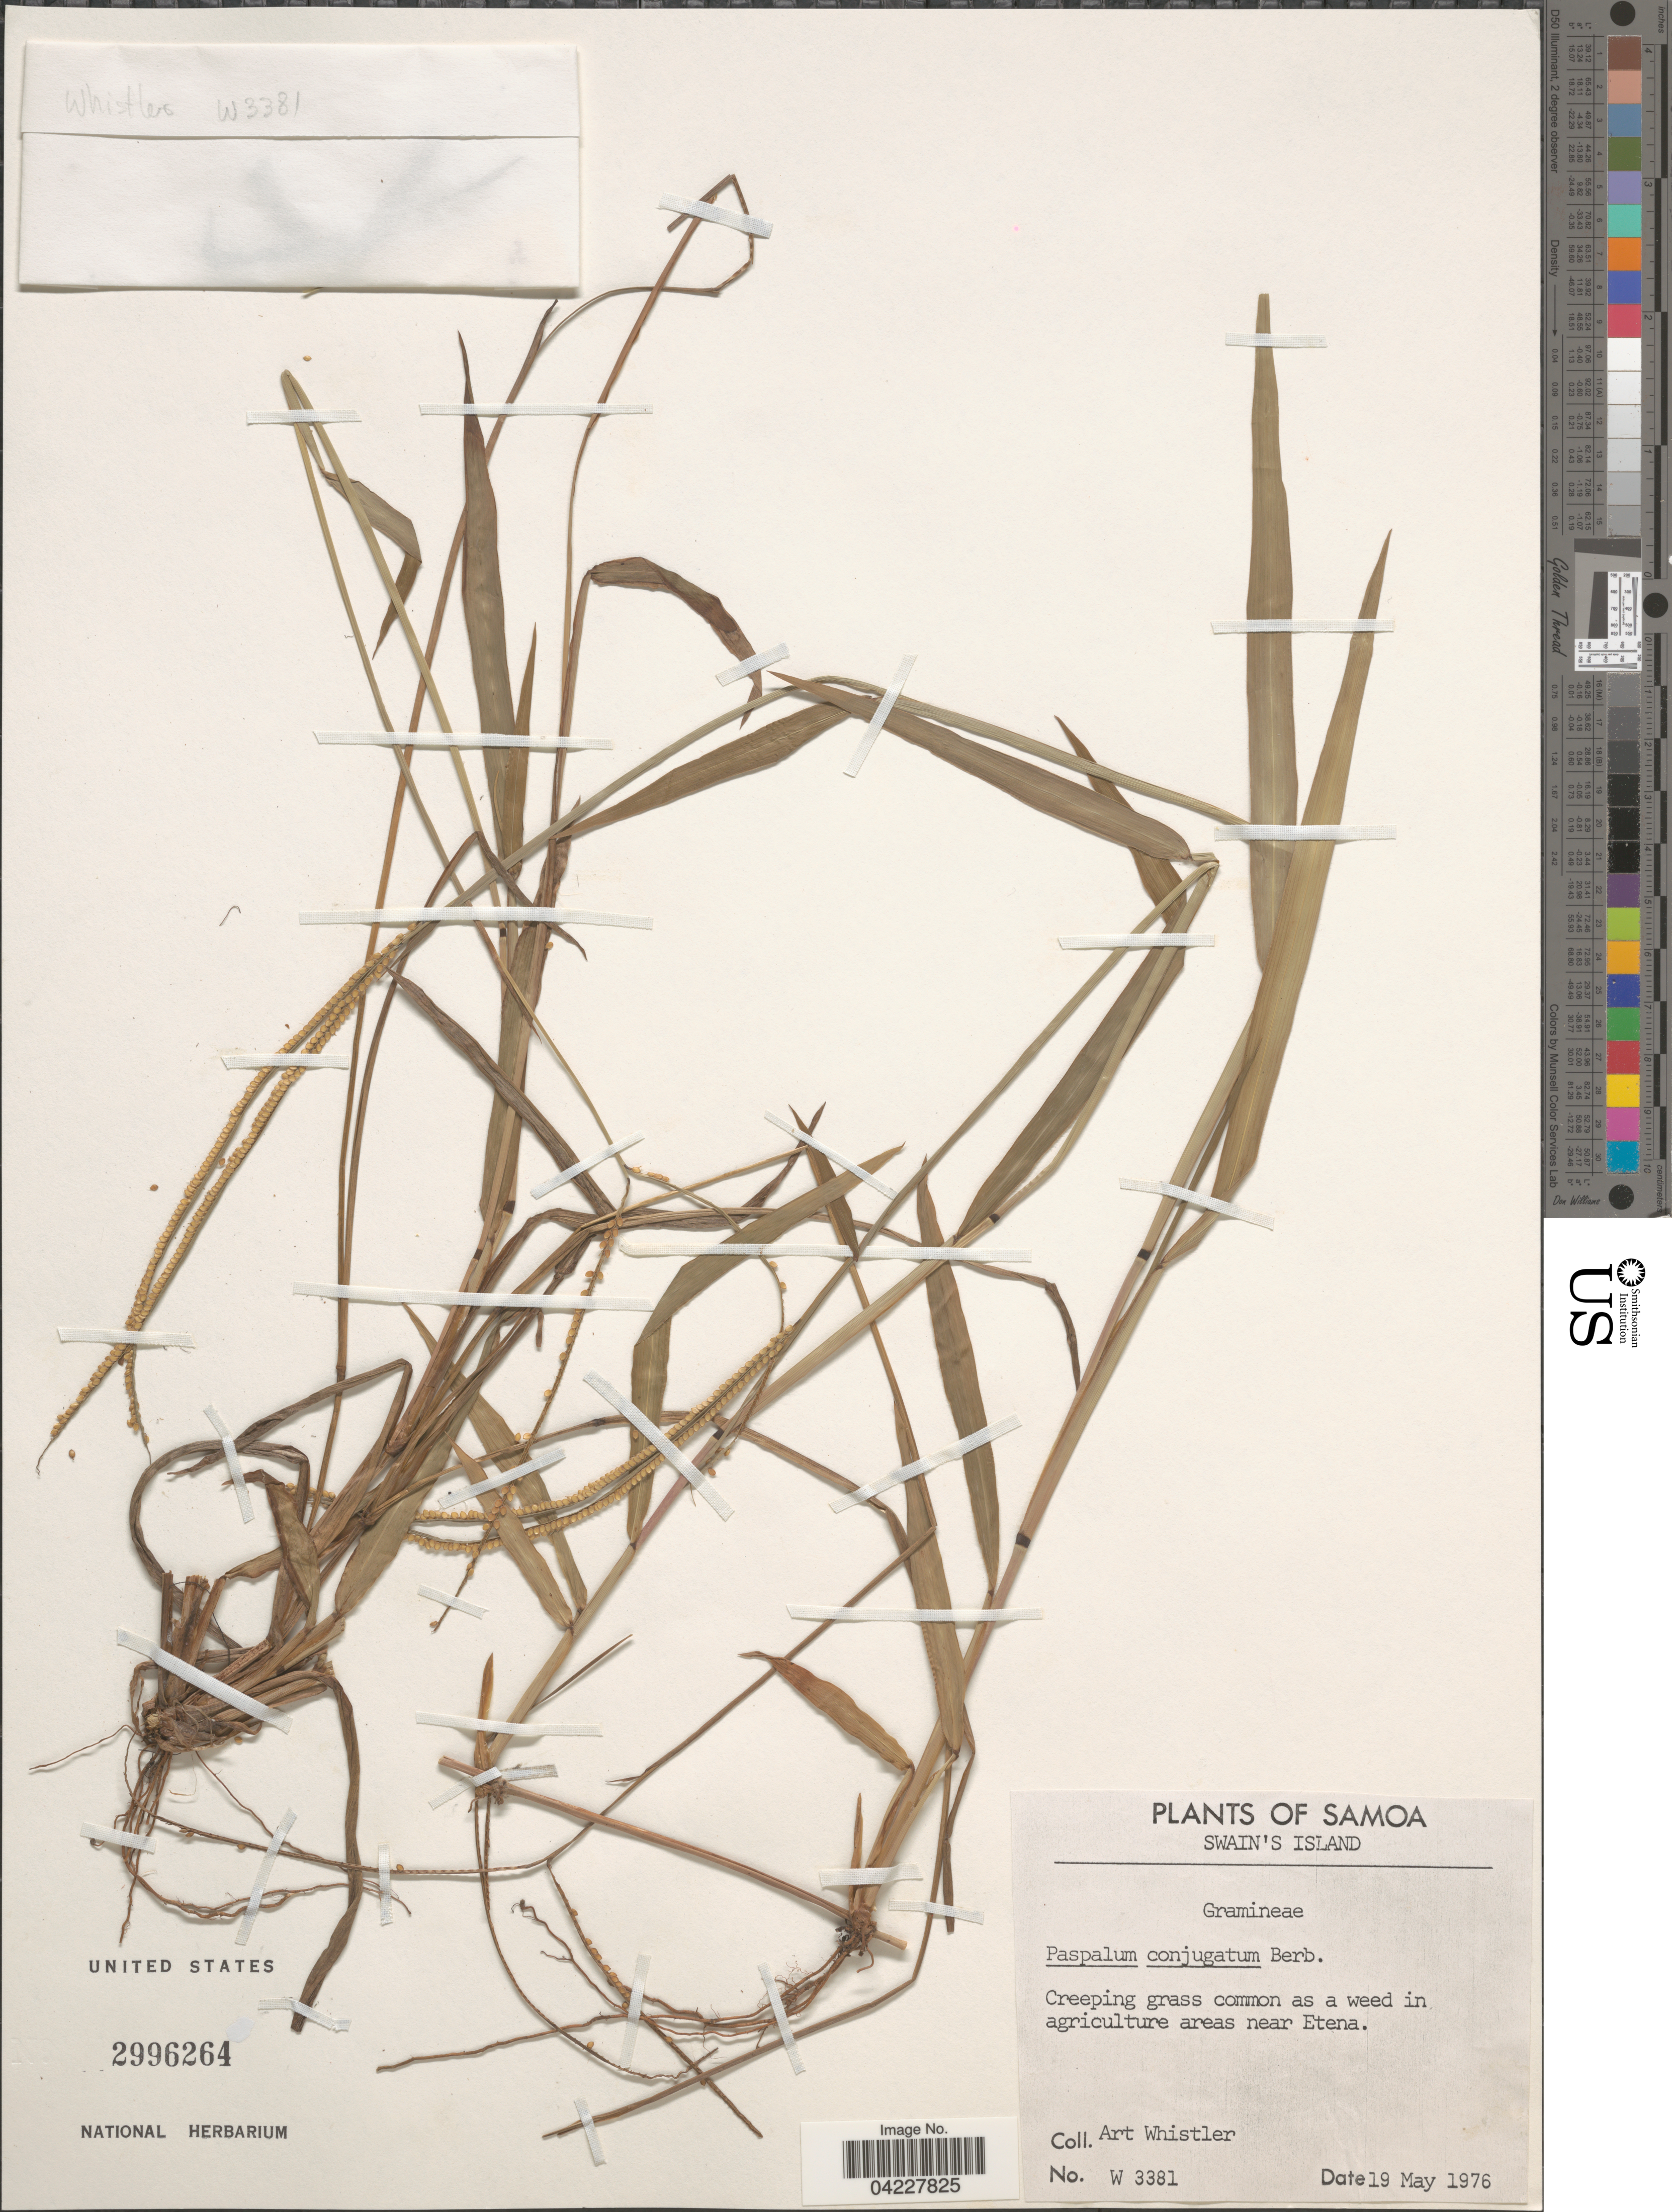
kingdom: Plantae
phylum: Tracheophyta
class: Liliopsida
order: Poales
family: Poaceae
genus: Paspalum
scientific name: Paspalum conjugatum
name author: P.J. Bergius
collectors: A. Whistler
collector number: W3381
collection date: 1976-05-19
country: American Samoa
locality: Samoa. Swain's Island. In agriculture areas near Etena.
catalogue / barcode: US 2996264